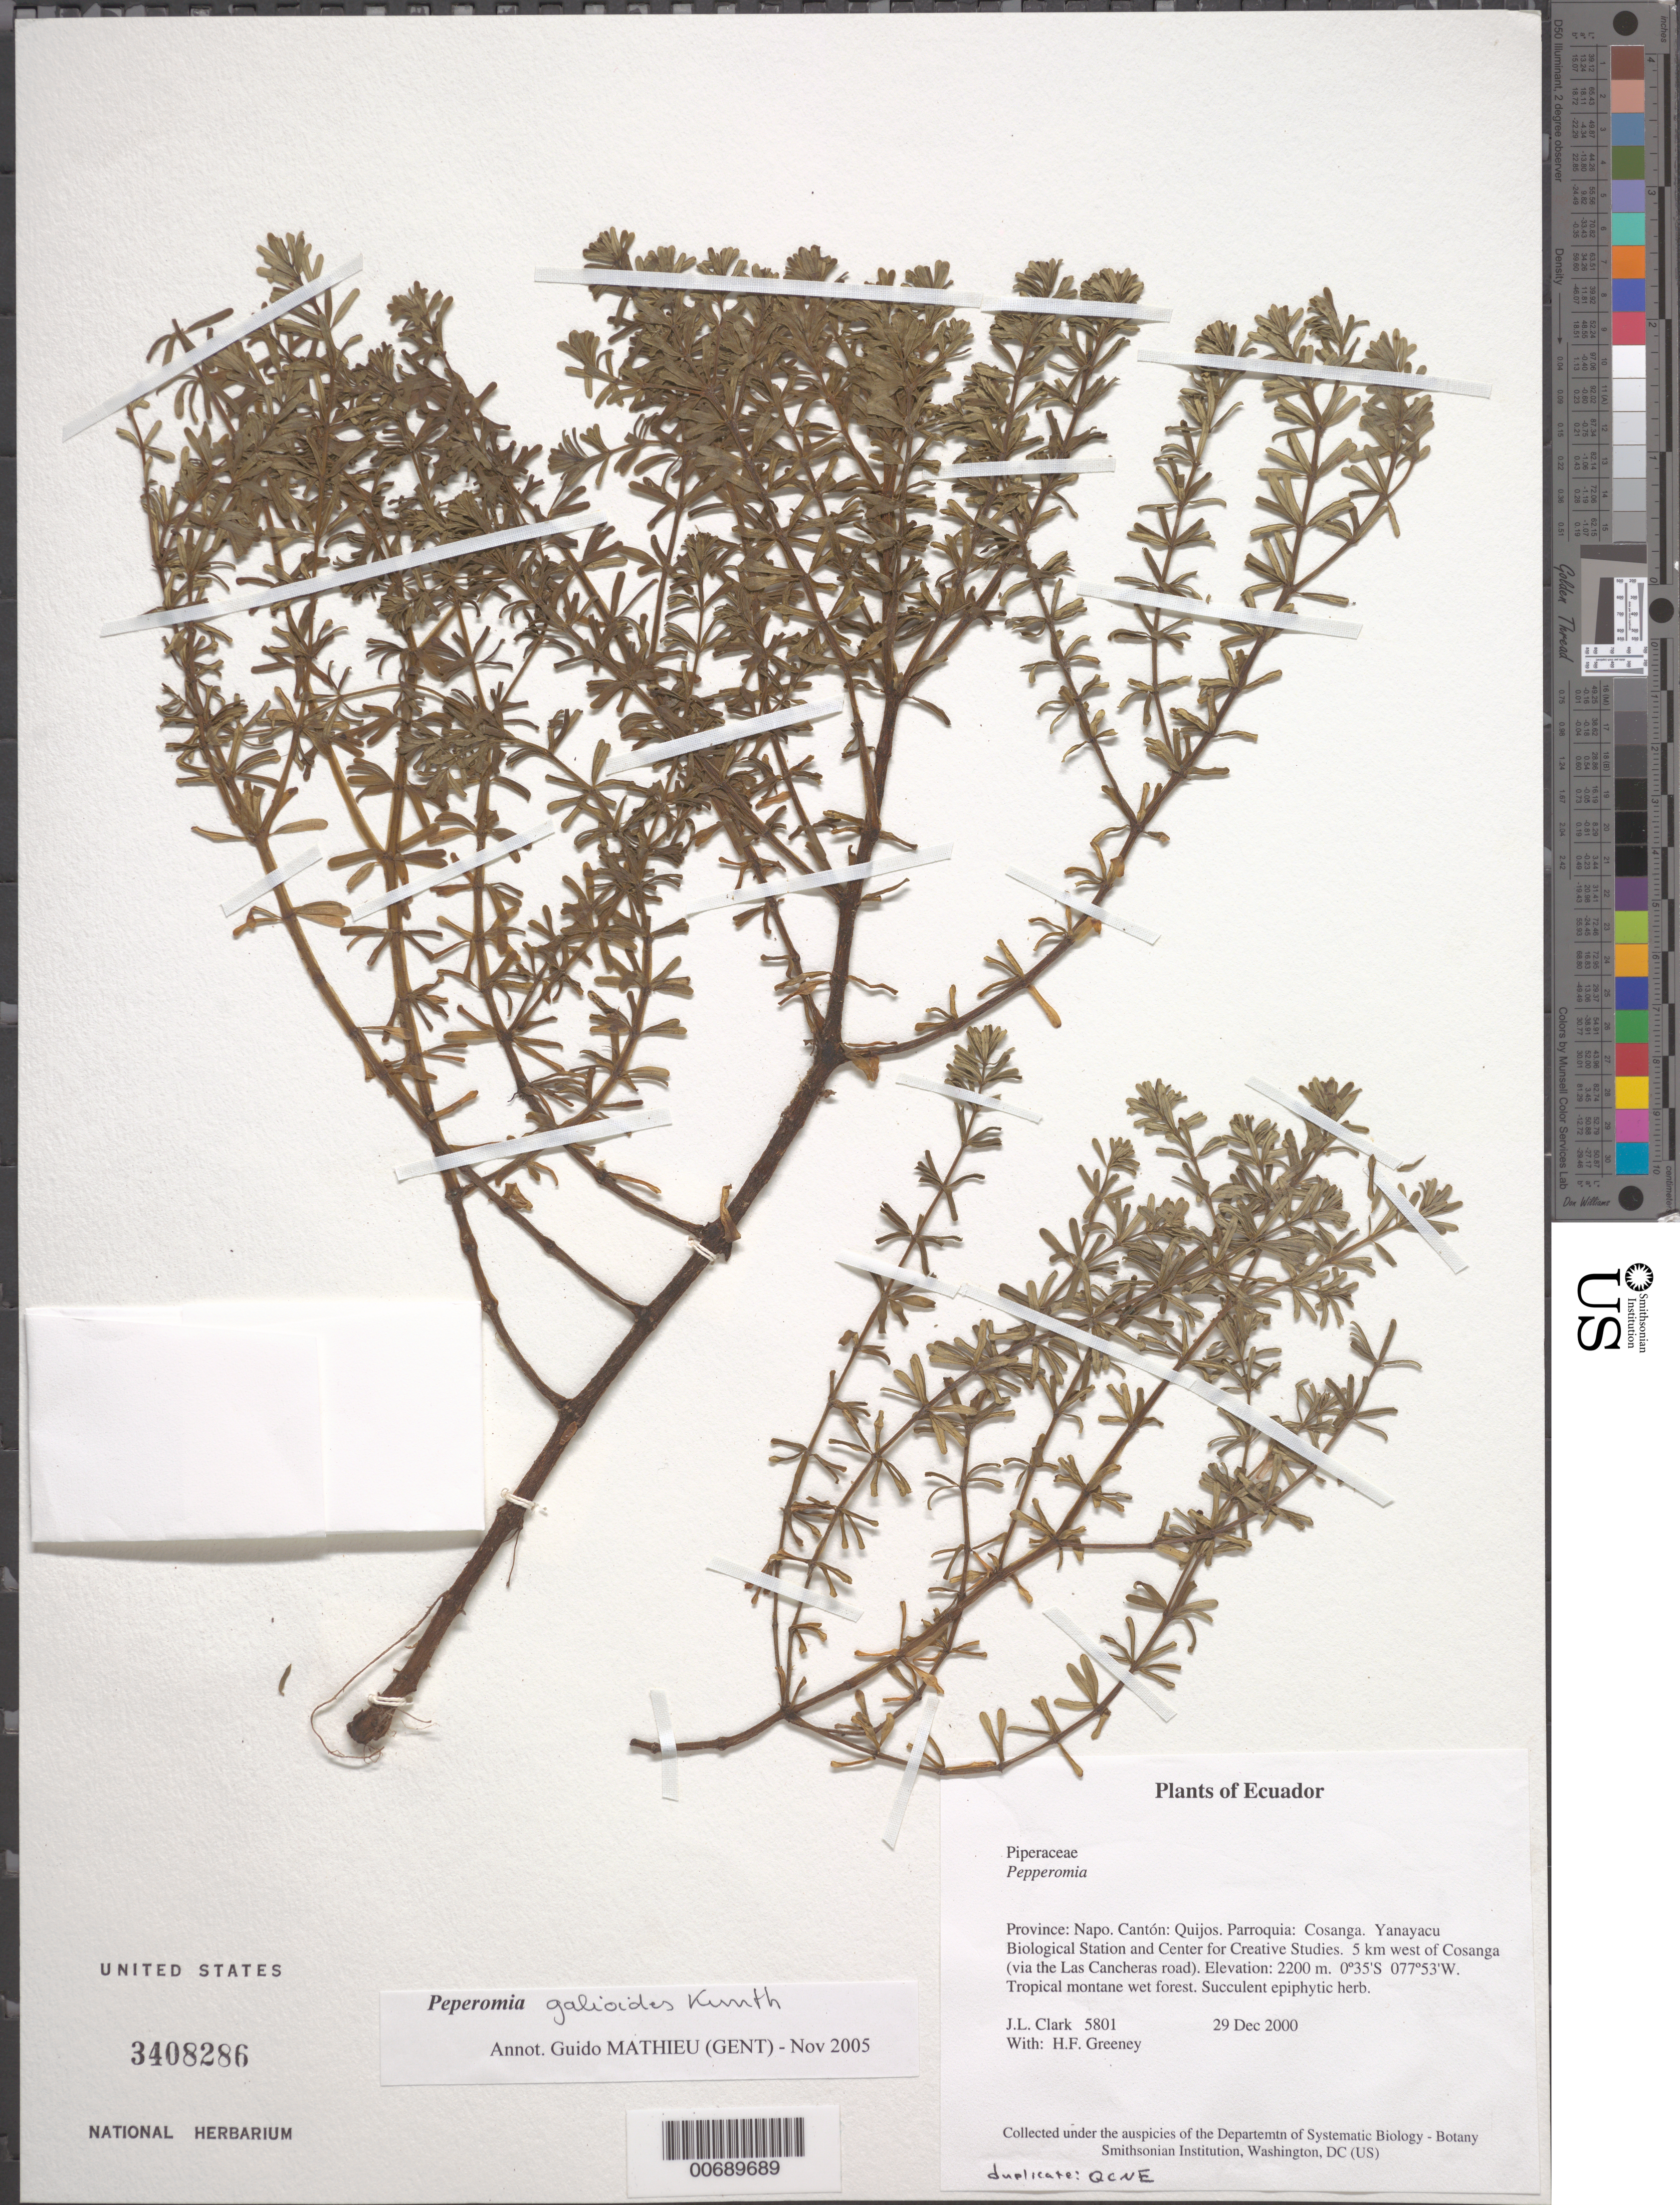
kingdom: Plantae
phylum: Tracheophyta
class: Magnoliopsida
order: Piperales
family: Piperaceae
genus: Peperomia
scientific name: Peperomia sp.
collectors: J. L. Clark & H. Greeney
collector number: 5801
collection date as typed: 29 Dec 2000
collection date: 2000-12-29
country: Ecuador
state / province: Napo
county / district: Quijos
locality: Parroquia: Cosanga. Yanayacu Biological Station and Center for Creative Studies. 5 km west of Cosanga (via the Las Cancheras road).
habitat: Tropical montane wet forest.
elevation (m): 2200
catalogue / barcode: US 3408286